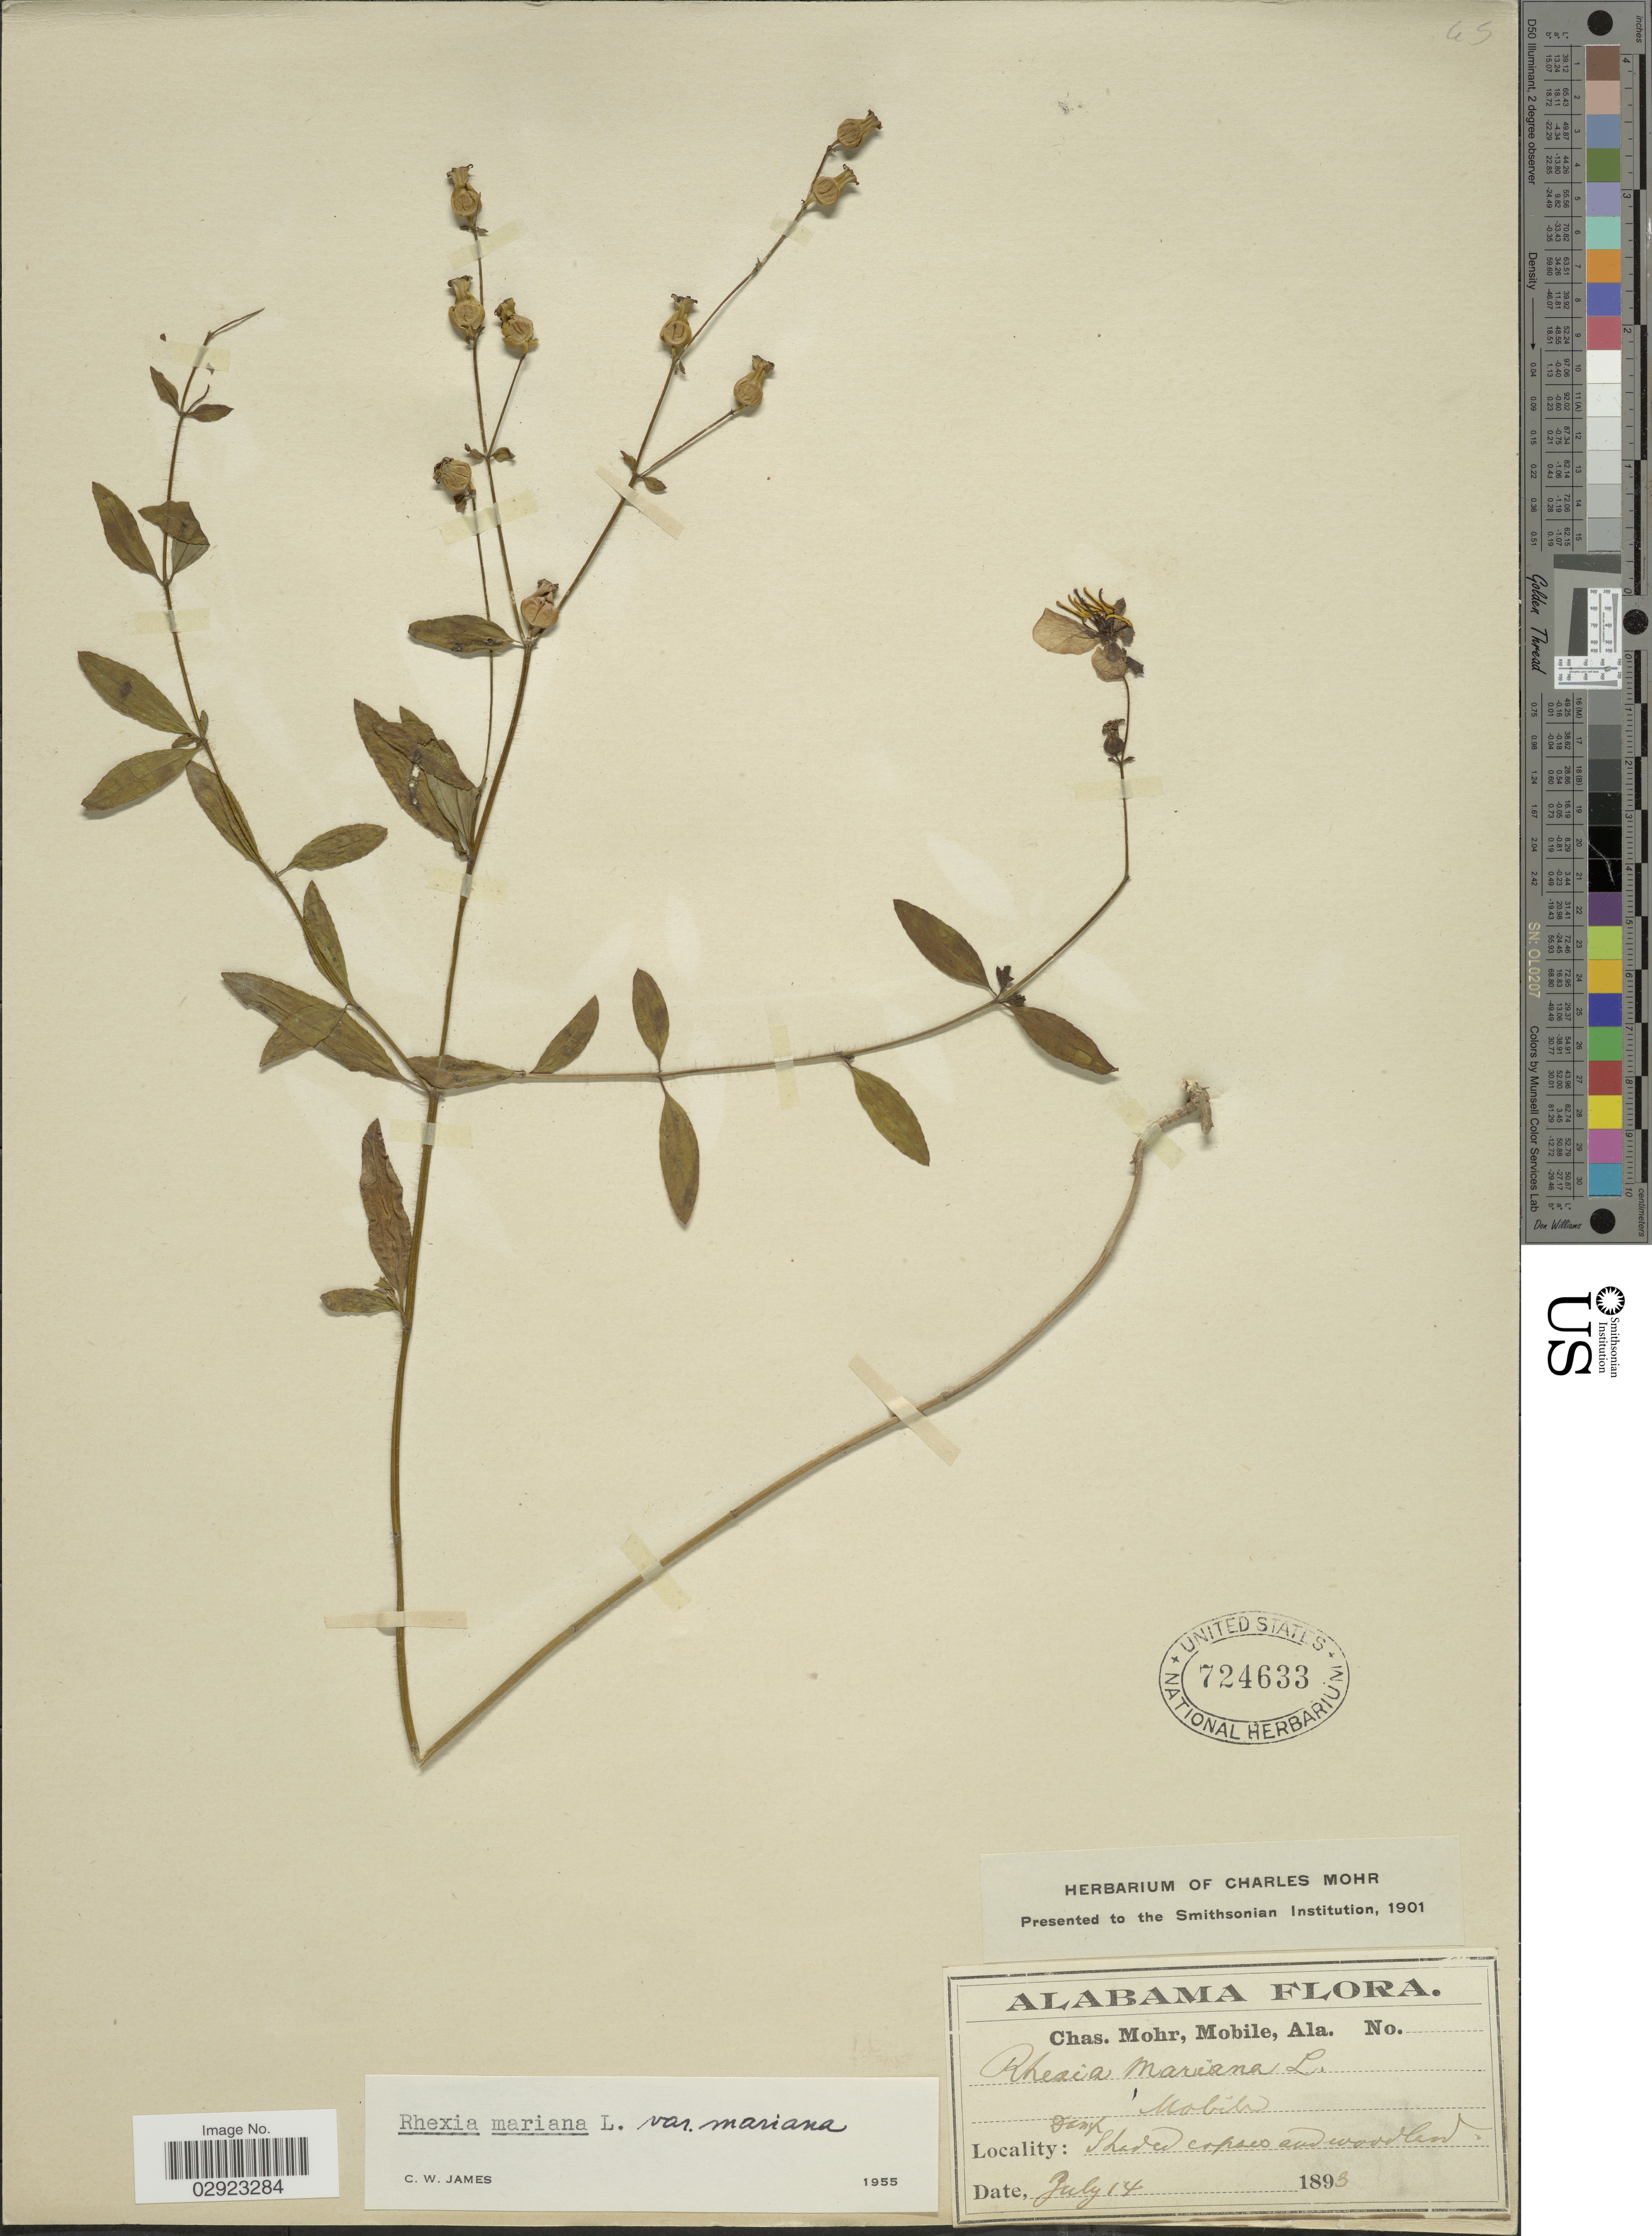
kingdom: Plantae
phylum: Tracheophyta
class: Magnoliopsida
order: Myrtales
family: Melastomataceae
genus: Rhexia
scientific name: Rhexia mariana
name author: L.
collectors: Mohr, C. T. (herbarium)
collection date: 1893-07-14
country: United States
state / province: Alabama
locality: Mobile.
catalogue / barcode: US 724633